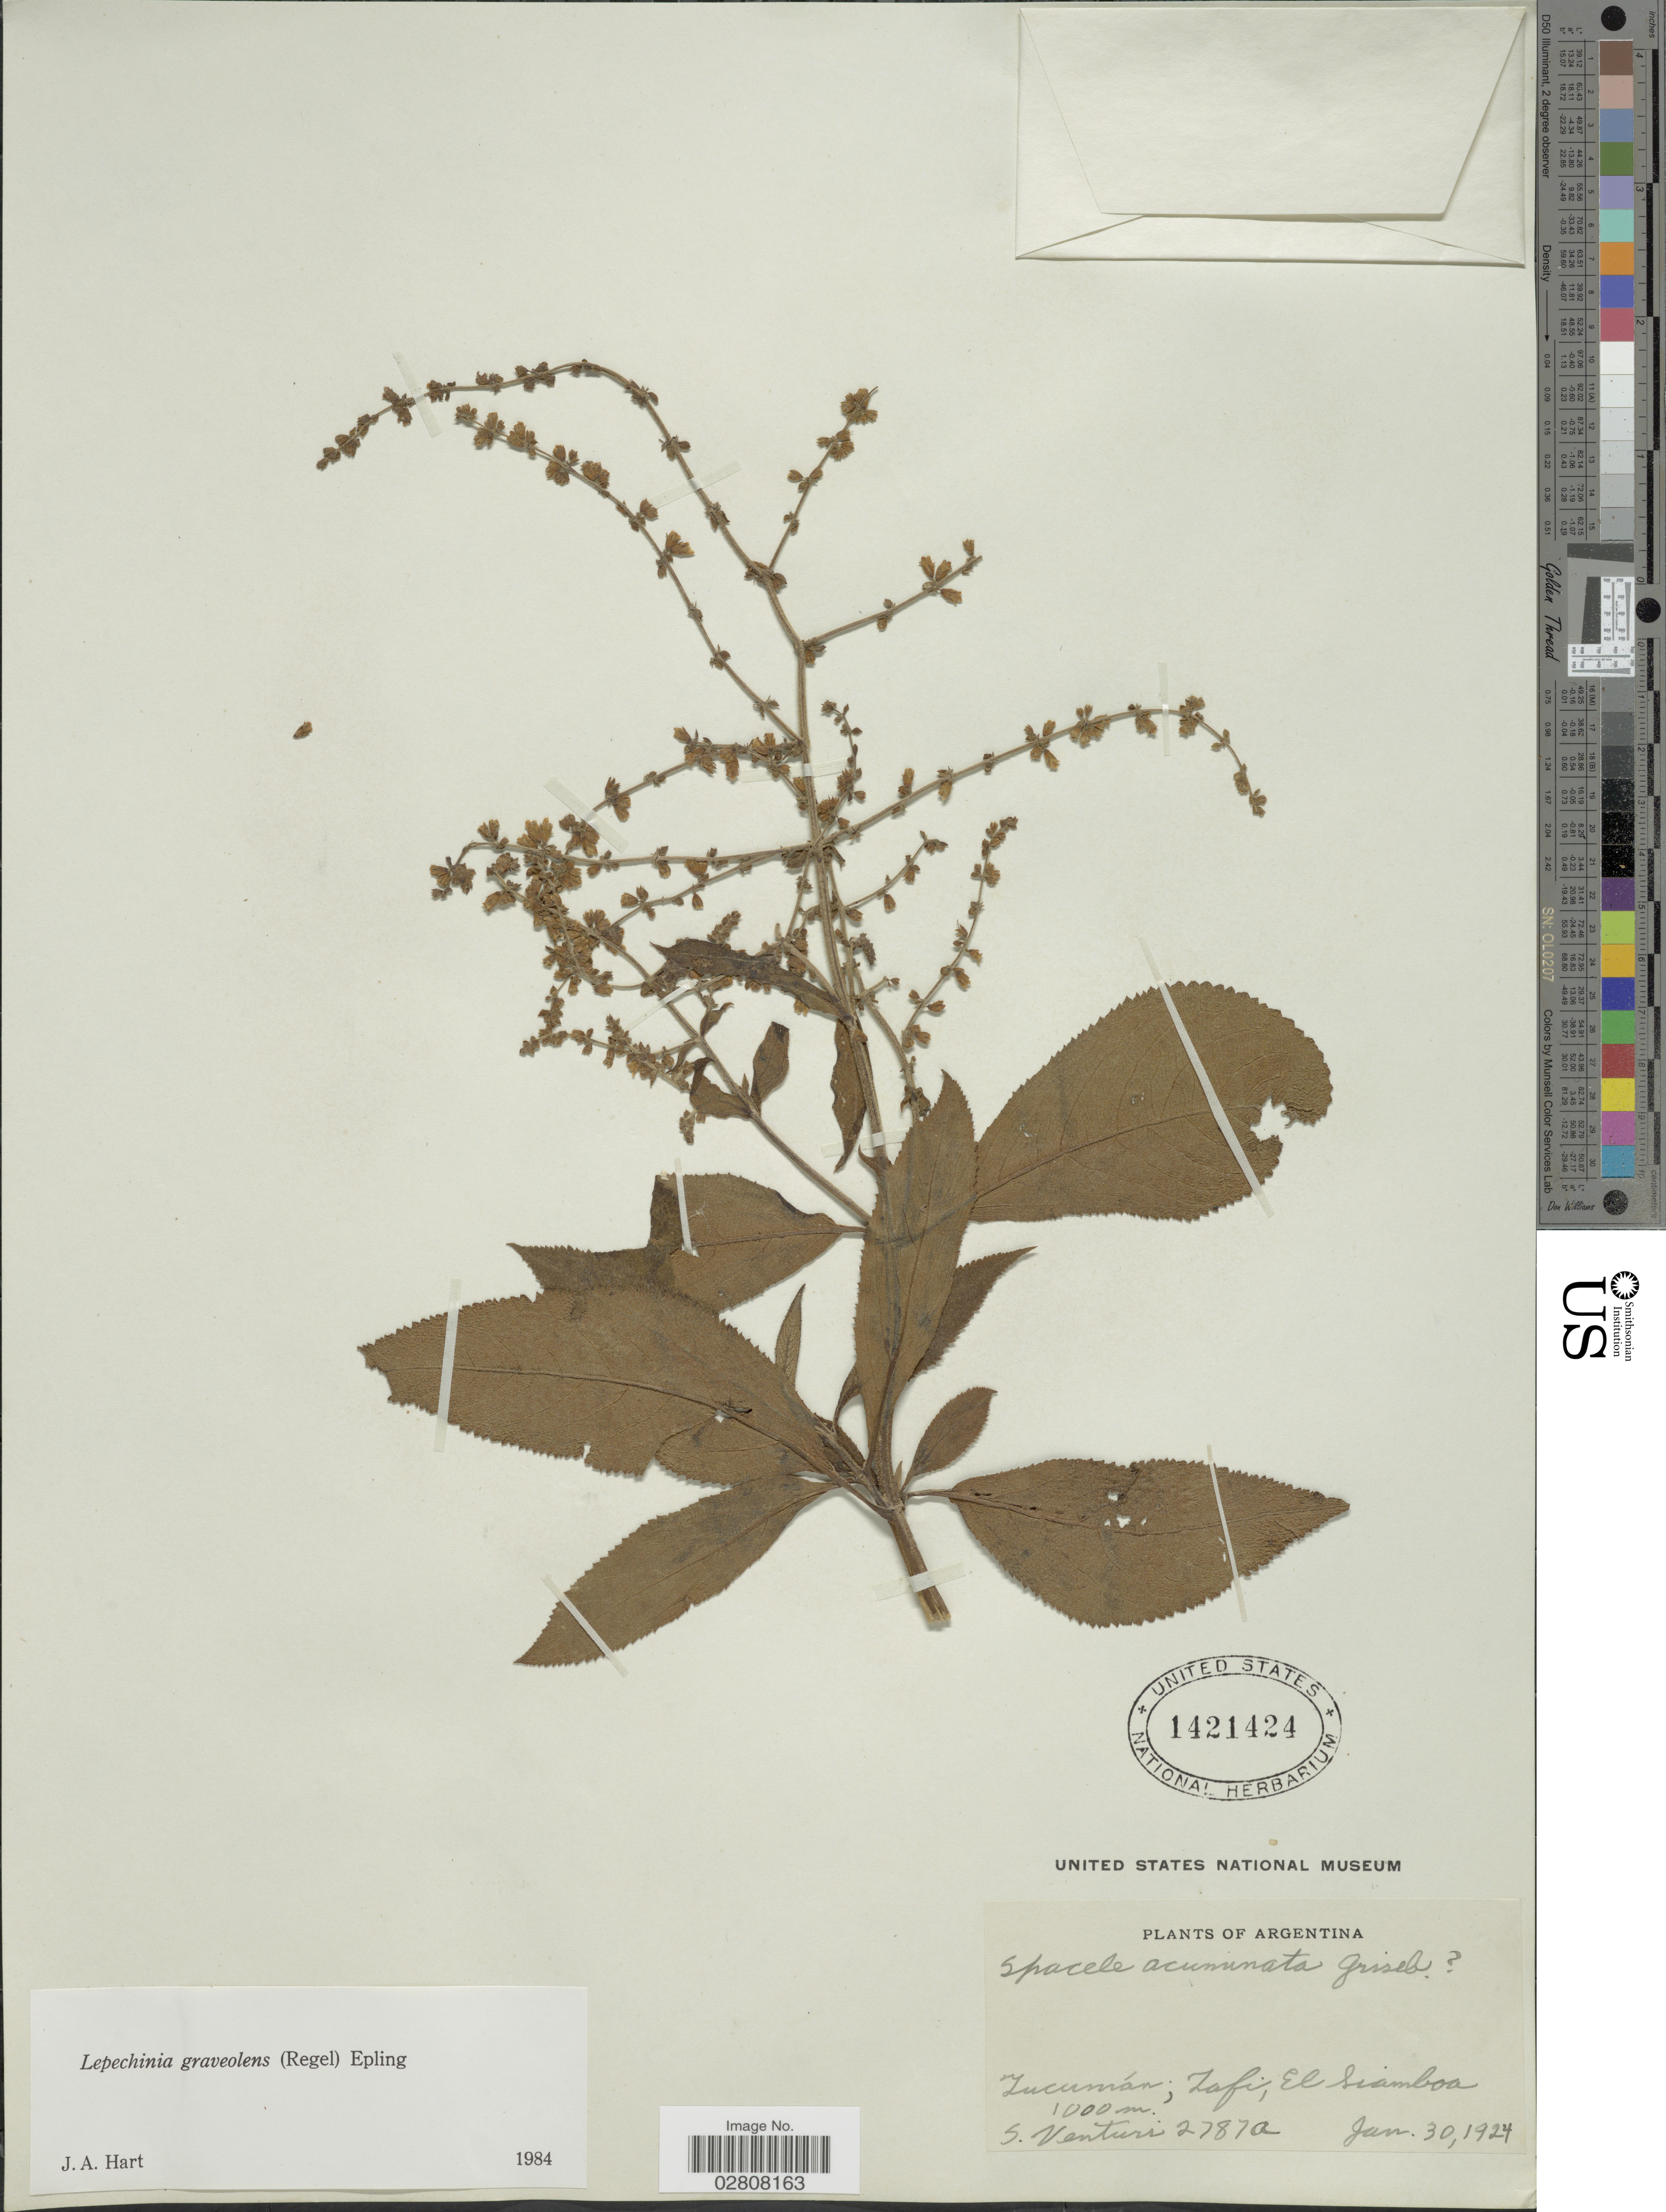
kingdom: Plantae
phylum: Tracheophyta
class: Magnoliopsida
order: Lamiales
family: Lamiaceae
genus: Lepechinia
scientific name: Lepechinia graveolens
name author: (Regel) Epling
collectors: S. Venturi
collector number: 2787a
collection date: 1924-01-30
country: Argentina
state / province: Tucuman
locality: Tucumán; Tafi, El Siamboa.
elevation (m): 1000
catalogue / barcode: US 1421424